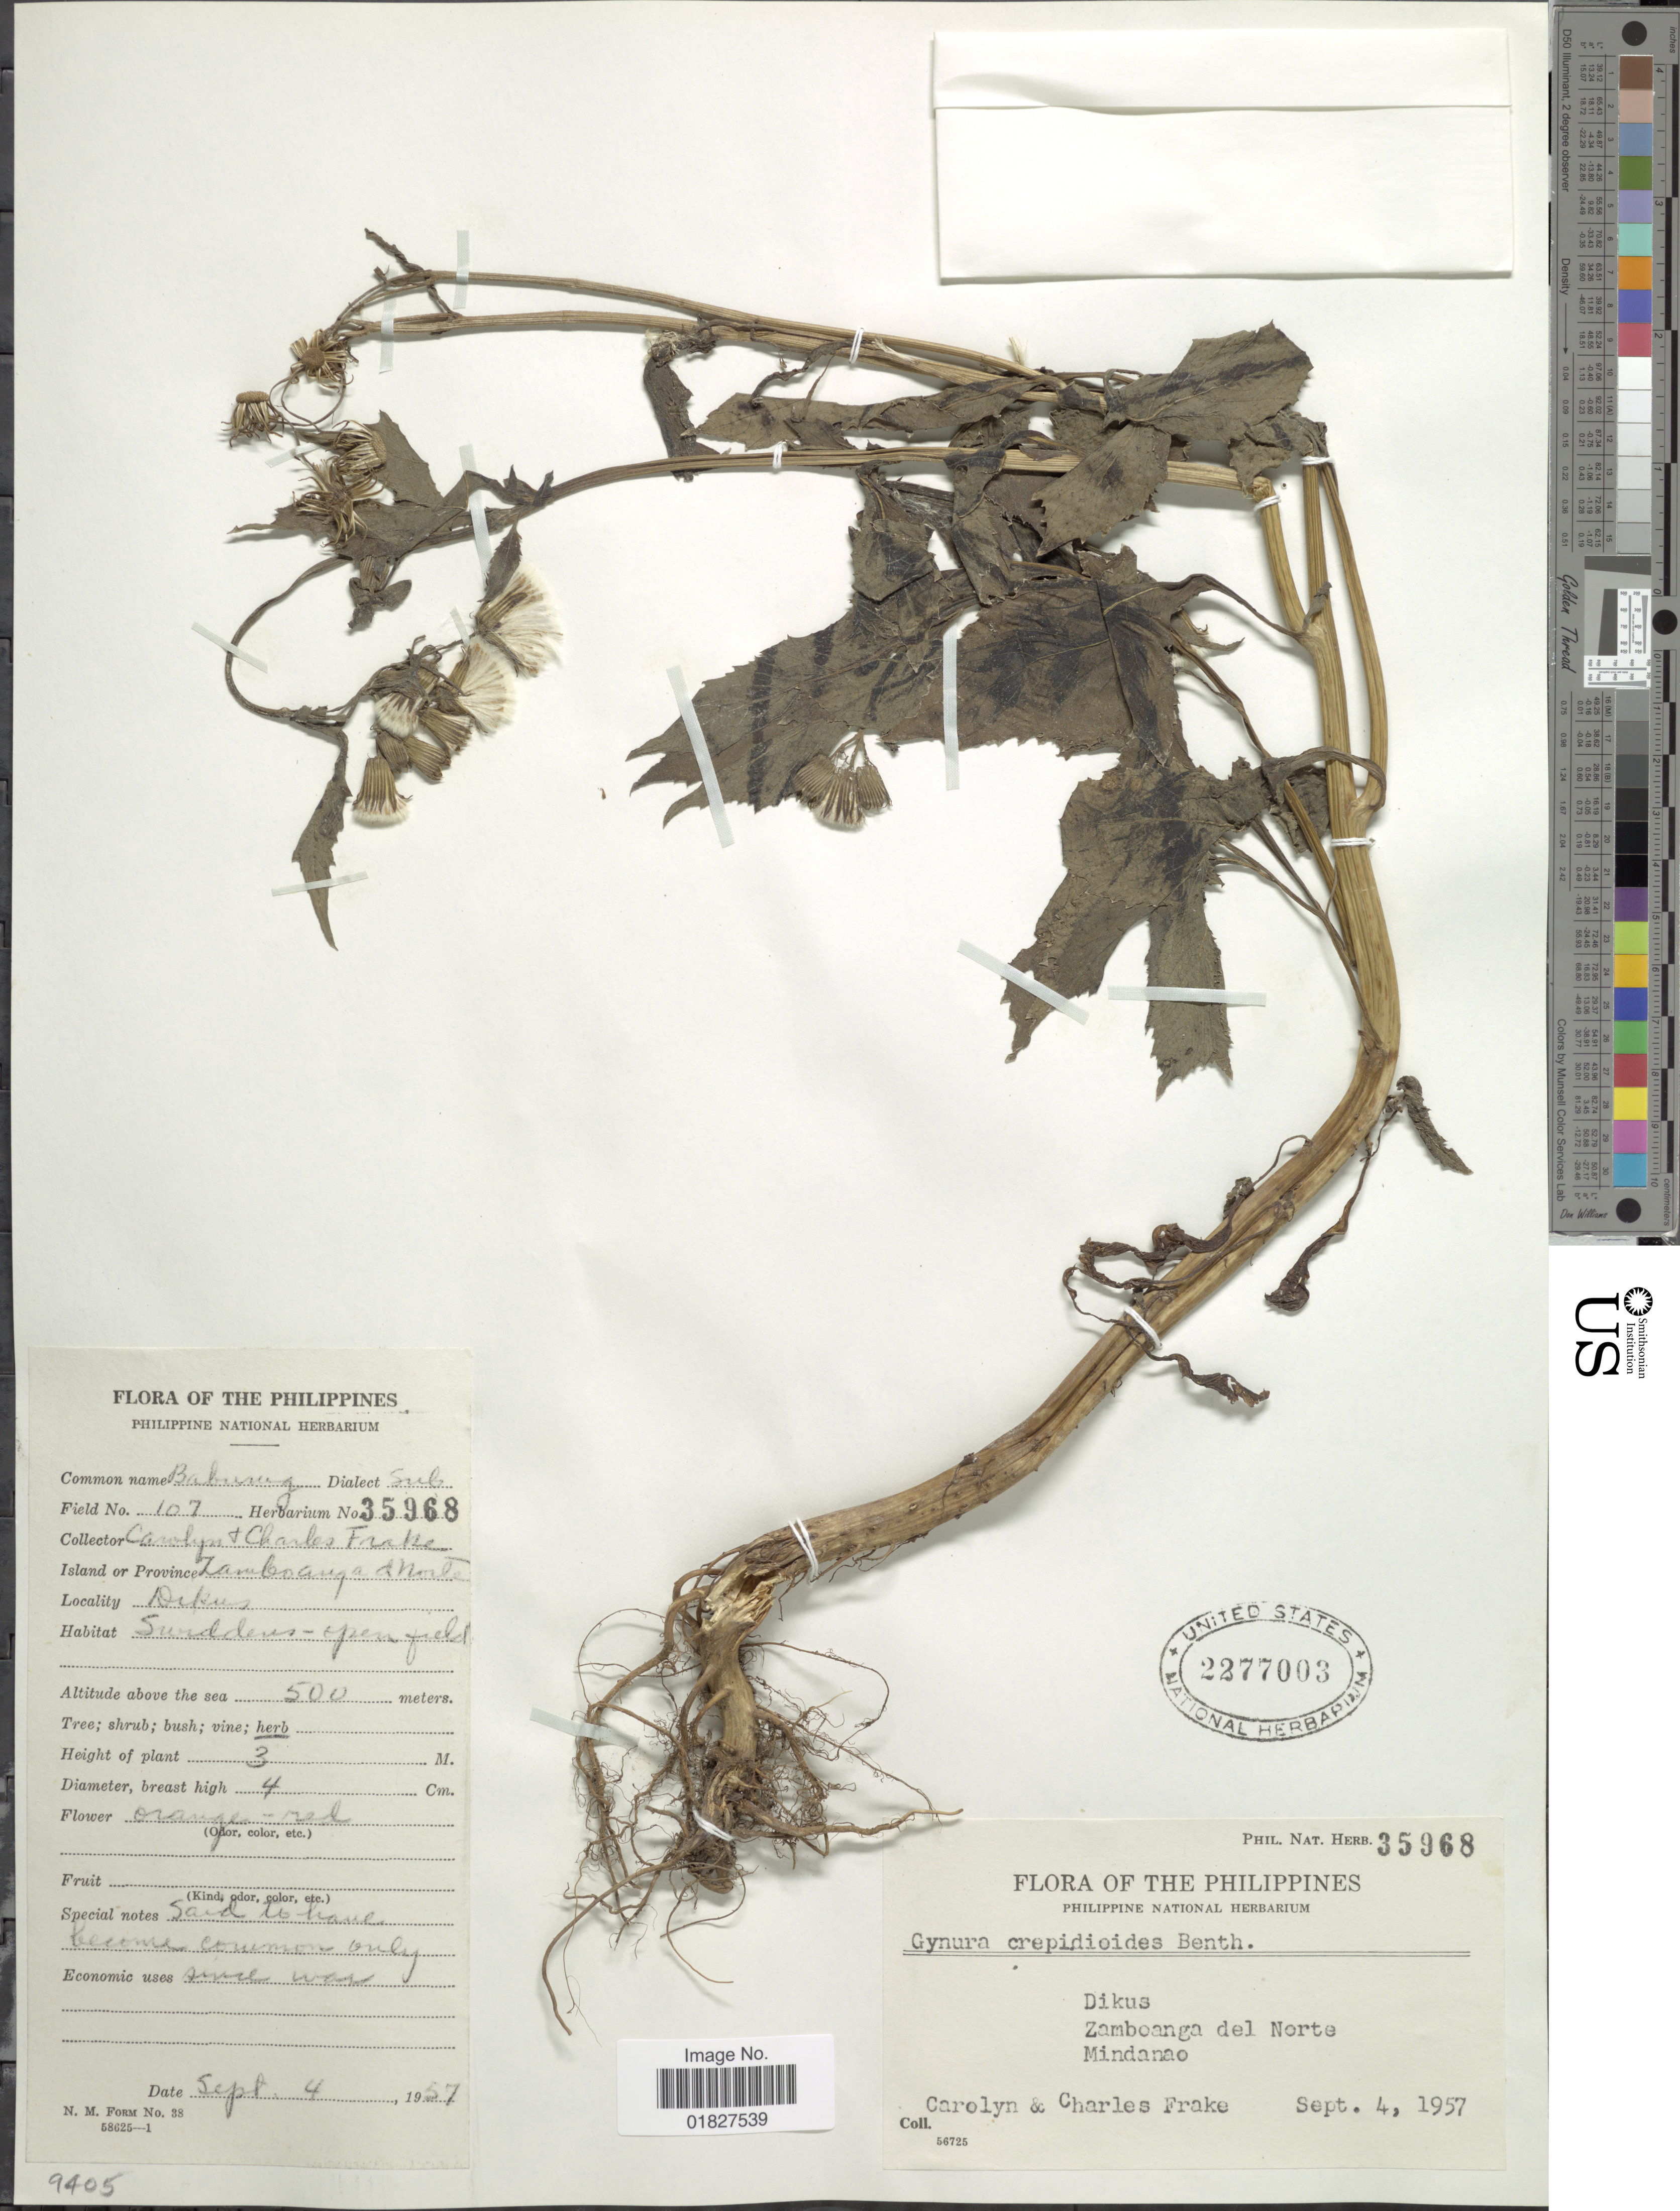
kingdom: Plantae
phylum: Tracheophyta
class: Magnoliopsida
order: Asterales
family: Asteraceae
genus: Crassocephalum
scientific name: Crassocephalum crepidioides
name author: (Benth.) S. Moore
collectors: C. M. Frake & C. O. Frake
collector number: Phil. Nat. Herb 35968/ 107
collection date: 1957-09-04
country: Philippines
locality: Dikus, Zamboanga del Norte, Mindanao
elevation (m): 500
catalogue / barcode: US 2277003